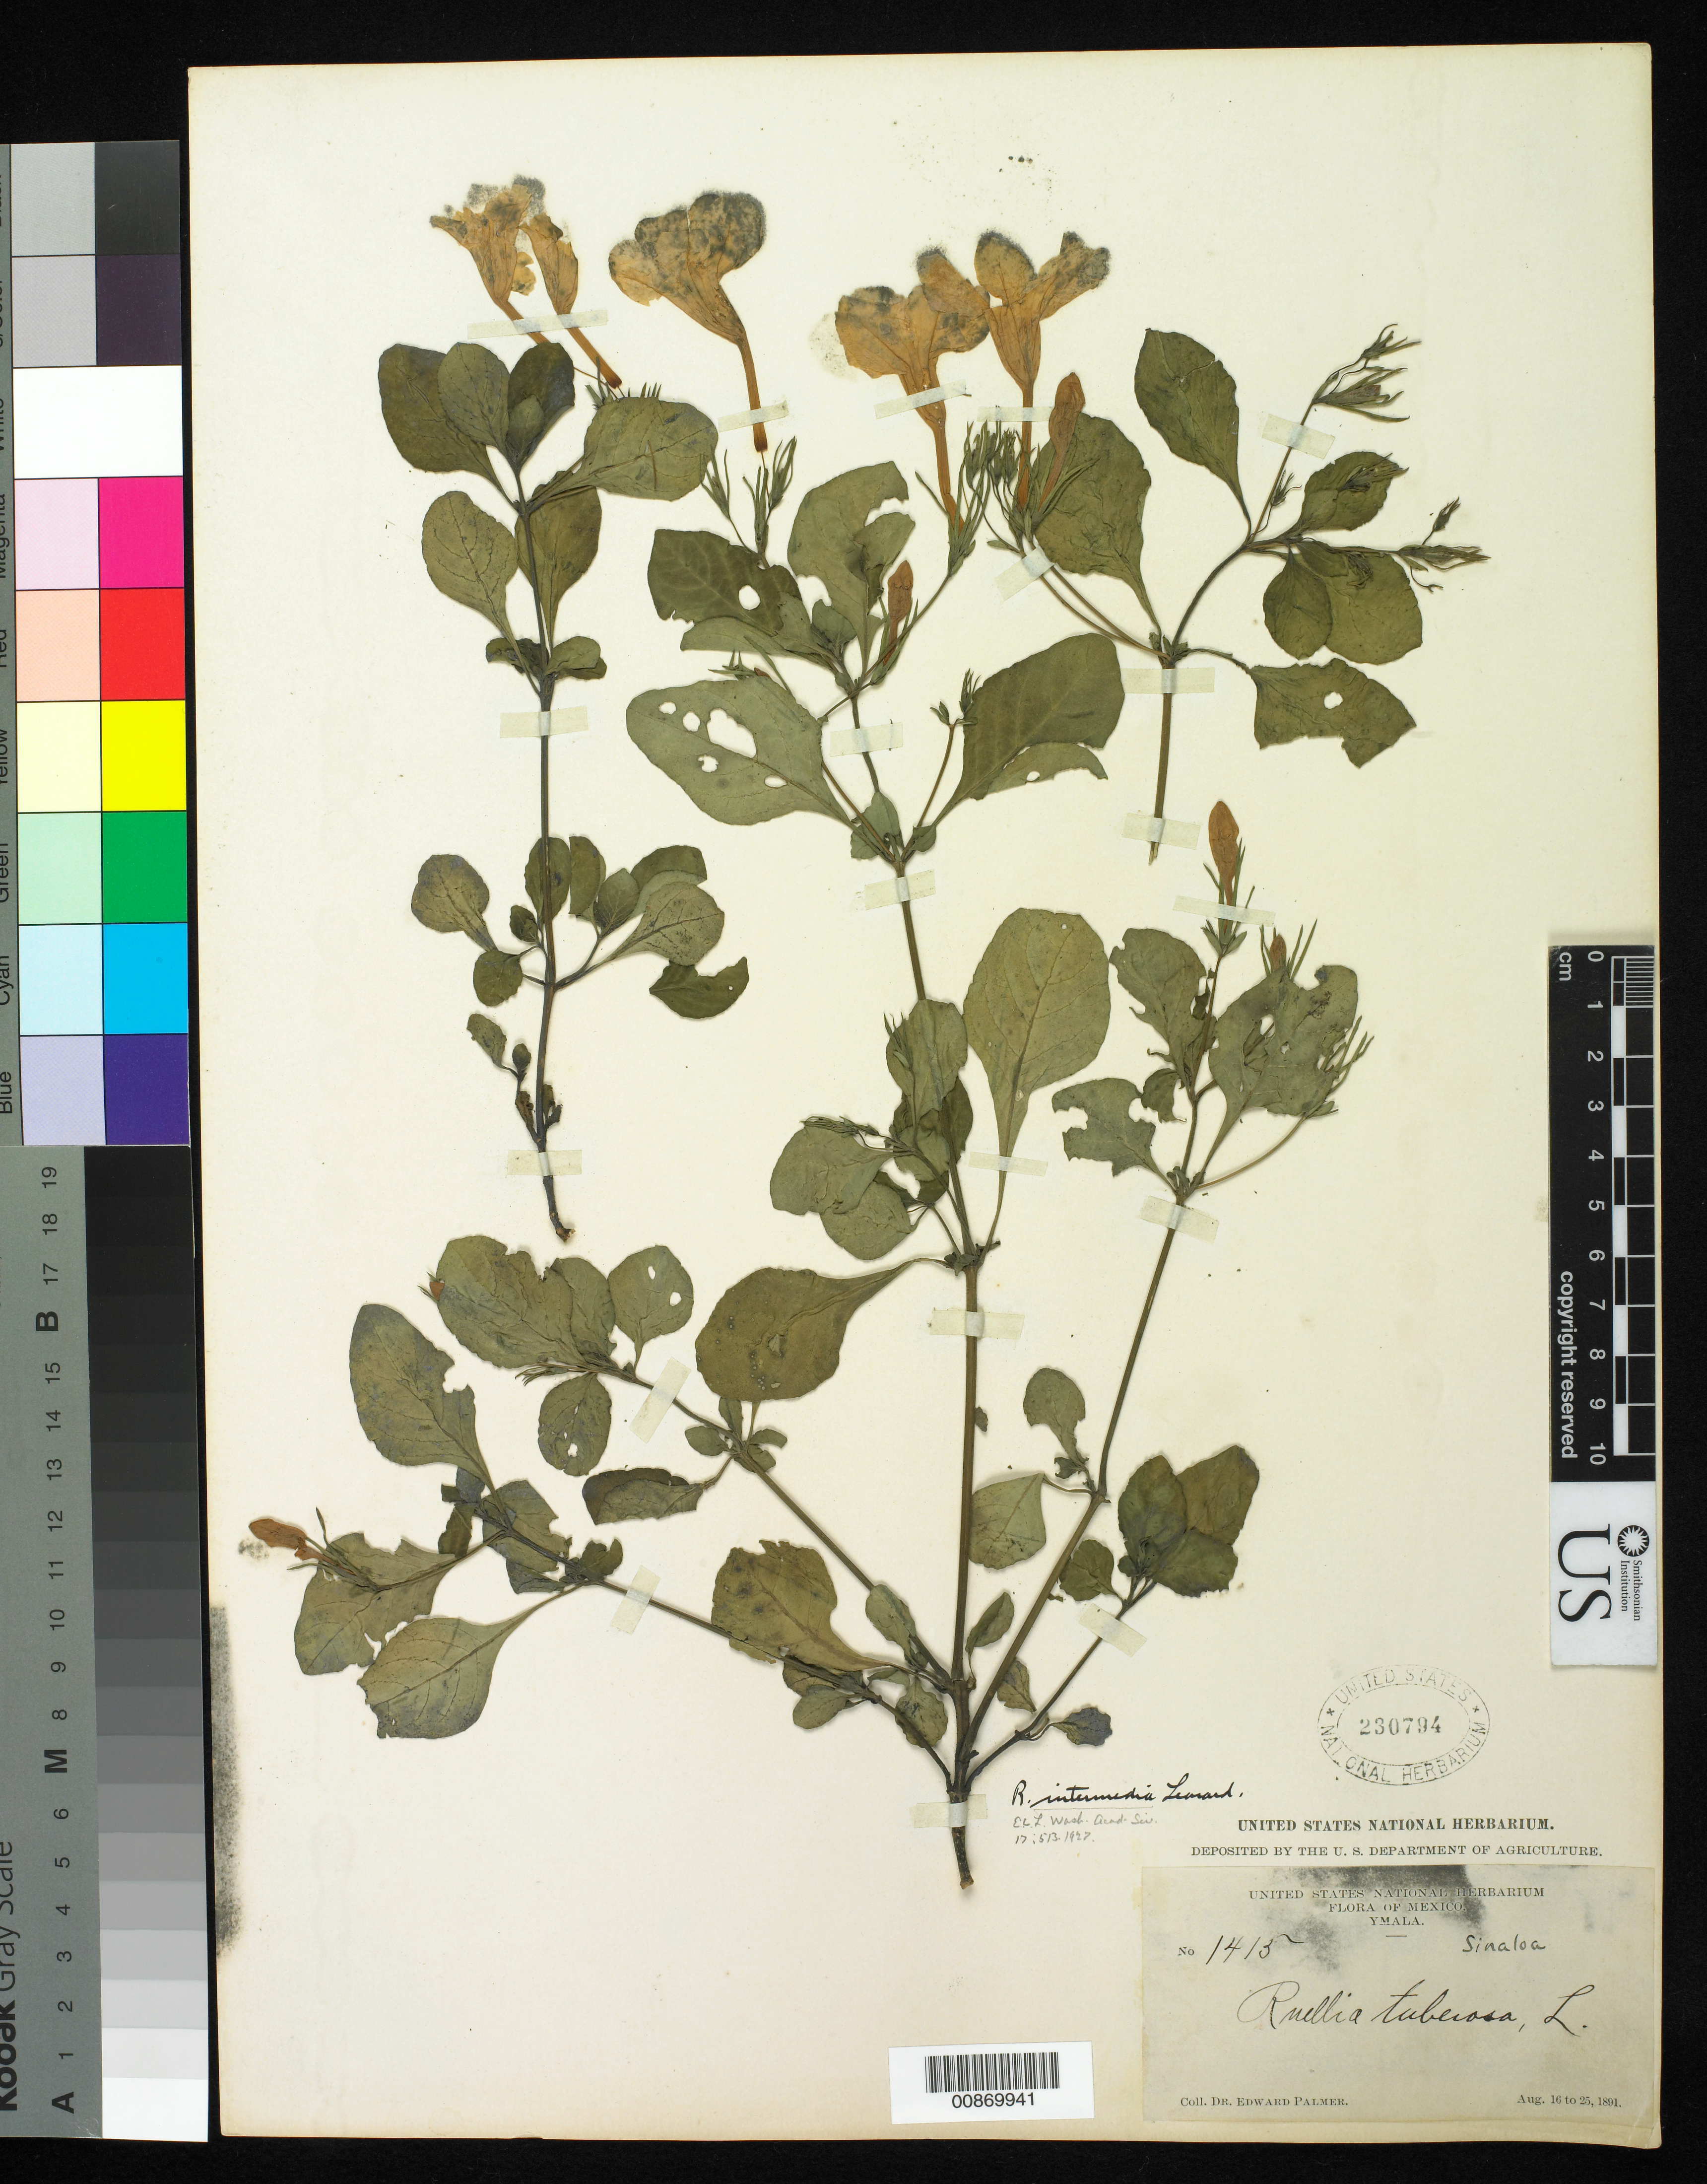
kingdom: Plantae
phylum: Tracheophyta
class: Magnoliopsida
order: Lamiales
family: Acanthaceae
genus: Ruellia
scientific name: Ruellia intermedia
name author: Leonard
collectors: E. Palmer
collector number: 1415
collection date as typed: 16 Aug 1891 to 25 Aug 1891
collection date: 1891-08-16/1891-08-25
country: Mexico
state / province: Sinaloa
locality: Ymala, Sinaloa.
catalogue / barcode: US 230794